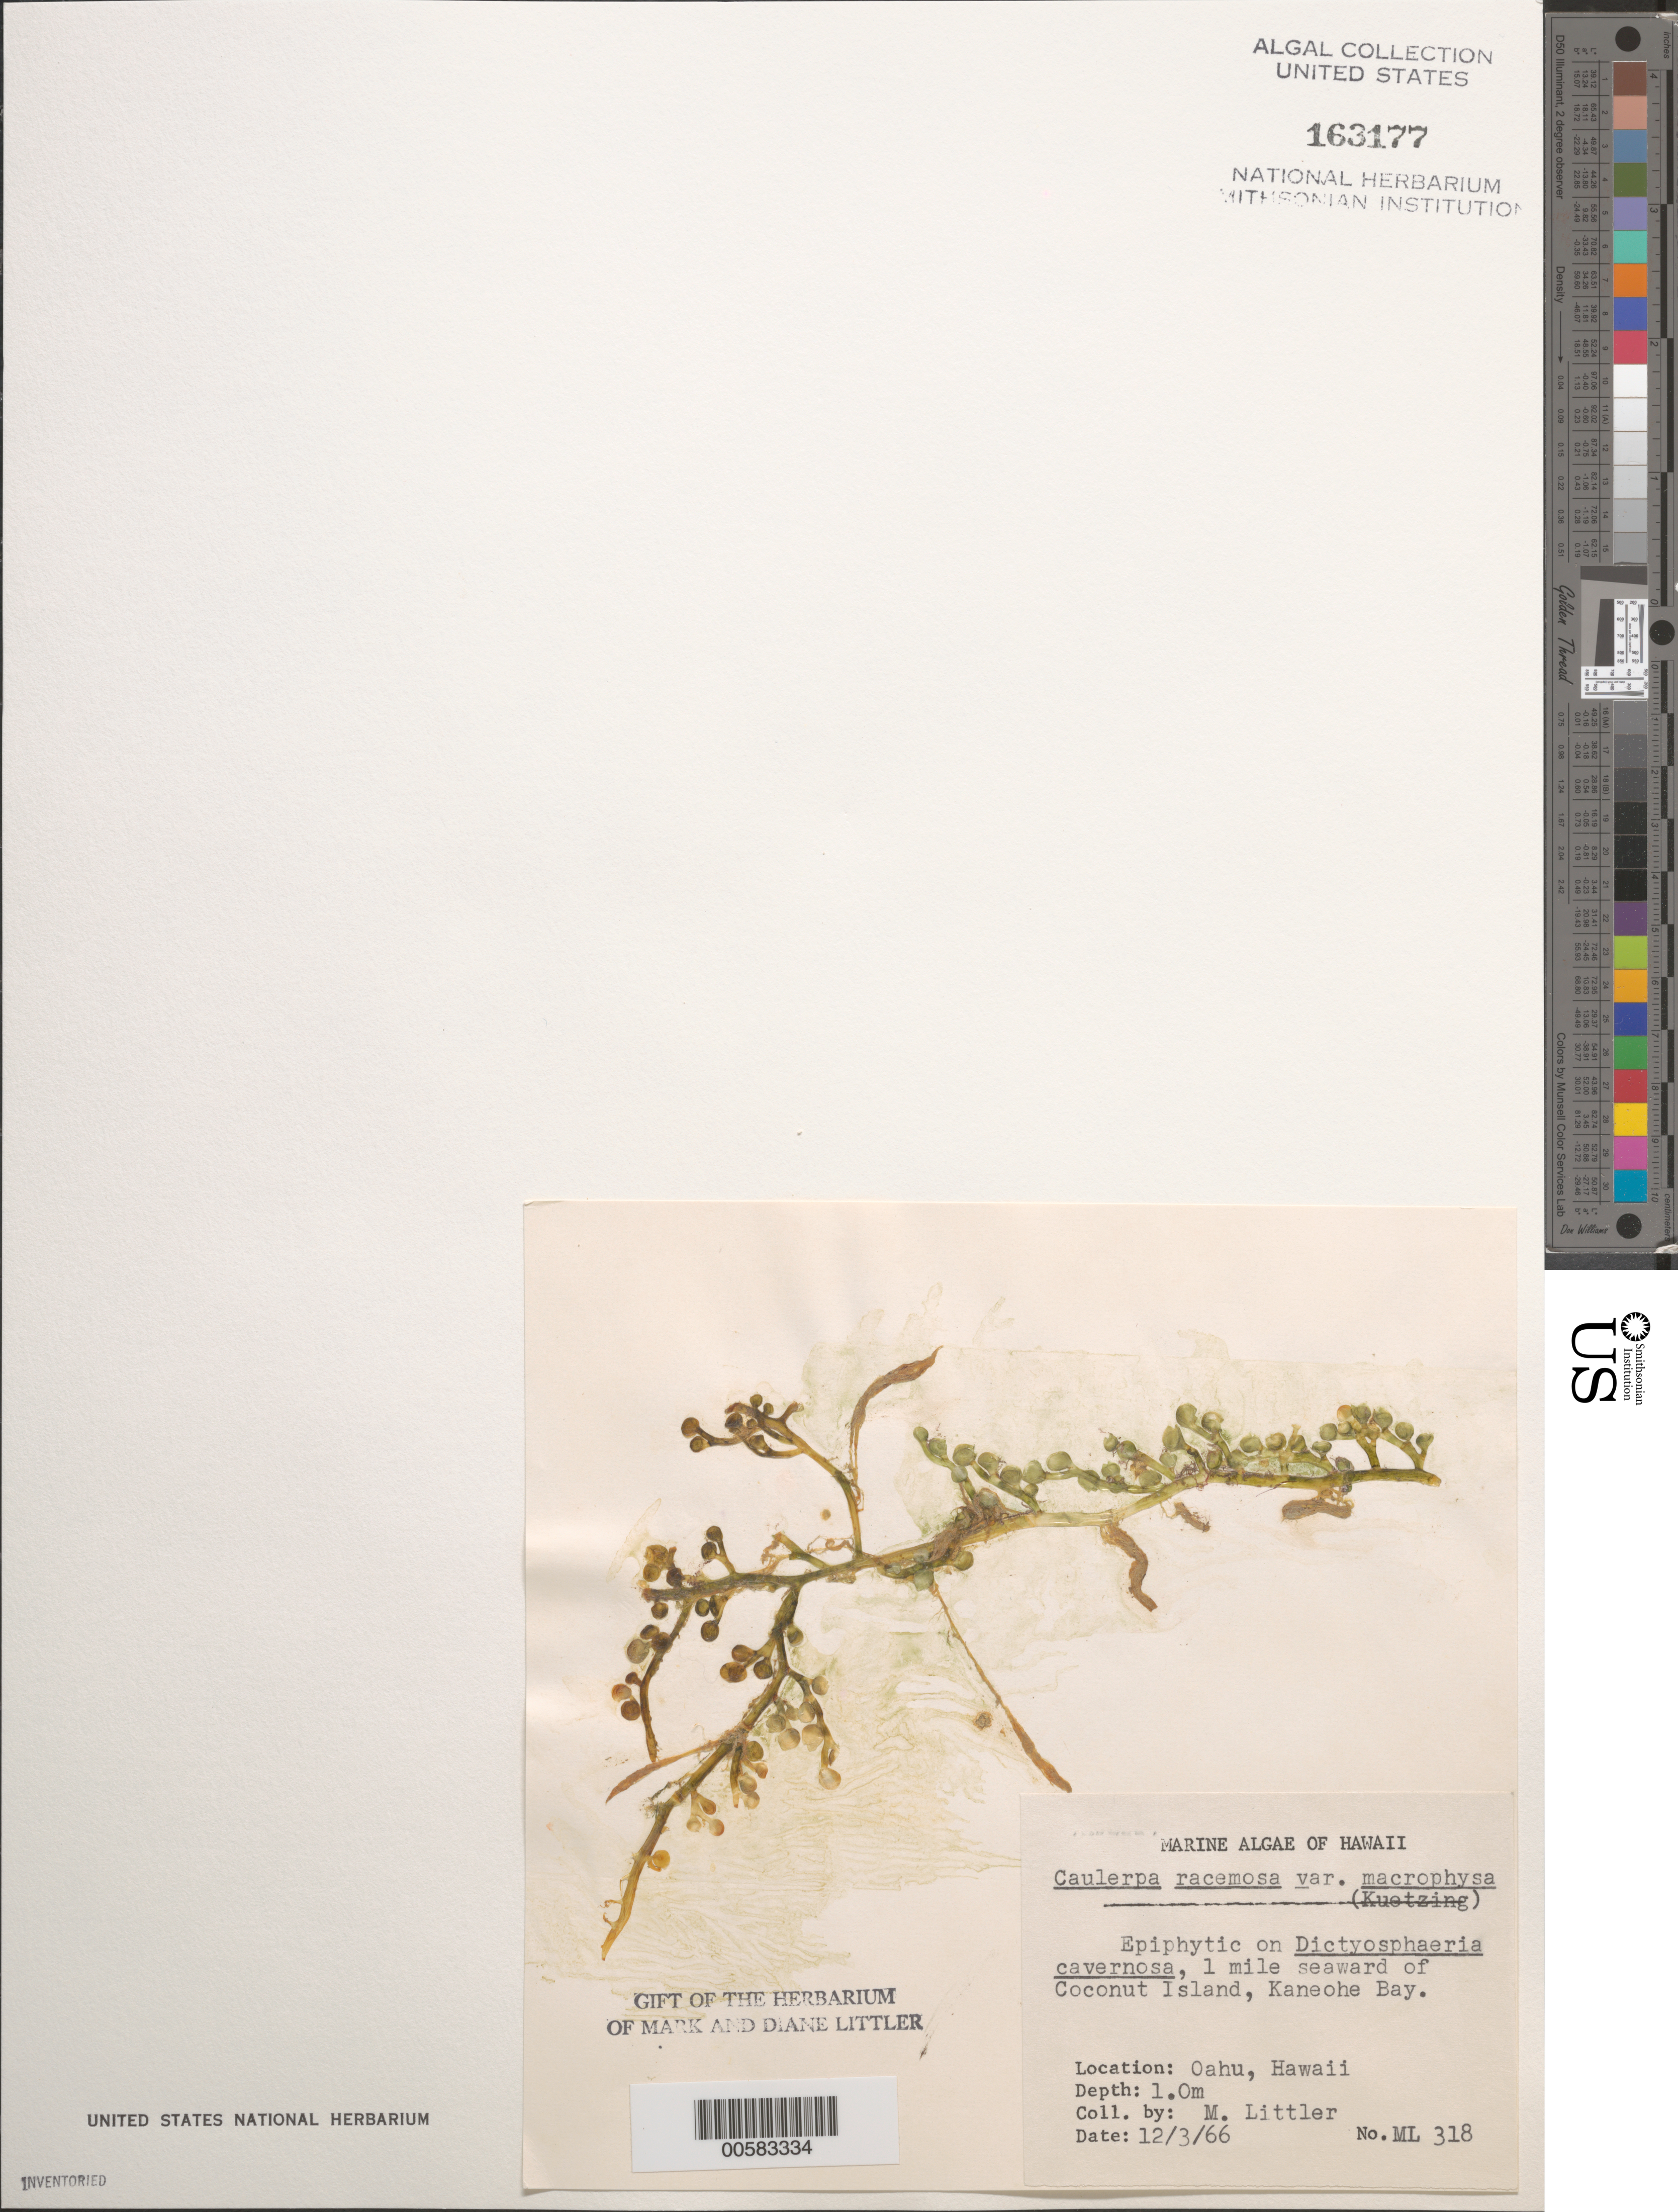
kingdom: Plantae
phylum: Chlorophyta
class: Ulvophyceae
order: Bryopsidales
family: Caulerpaceae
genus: Caulerpa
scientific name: Caulerpa racemosa var. macrophysa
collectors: M. M. Littler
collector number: ML 318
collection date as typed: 03 Dec 1966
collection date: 1966-12-03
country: United States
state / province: Hawaii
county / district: Honolulu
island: Oahu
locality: Kaneohe Bay, 1 mile seaward of Coconut Island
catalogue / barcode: US 163177